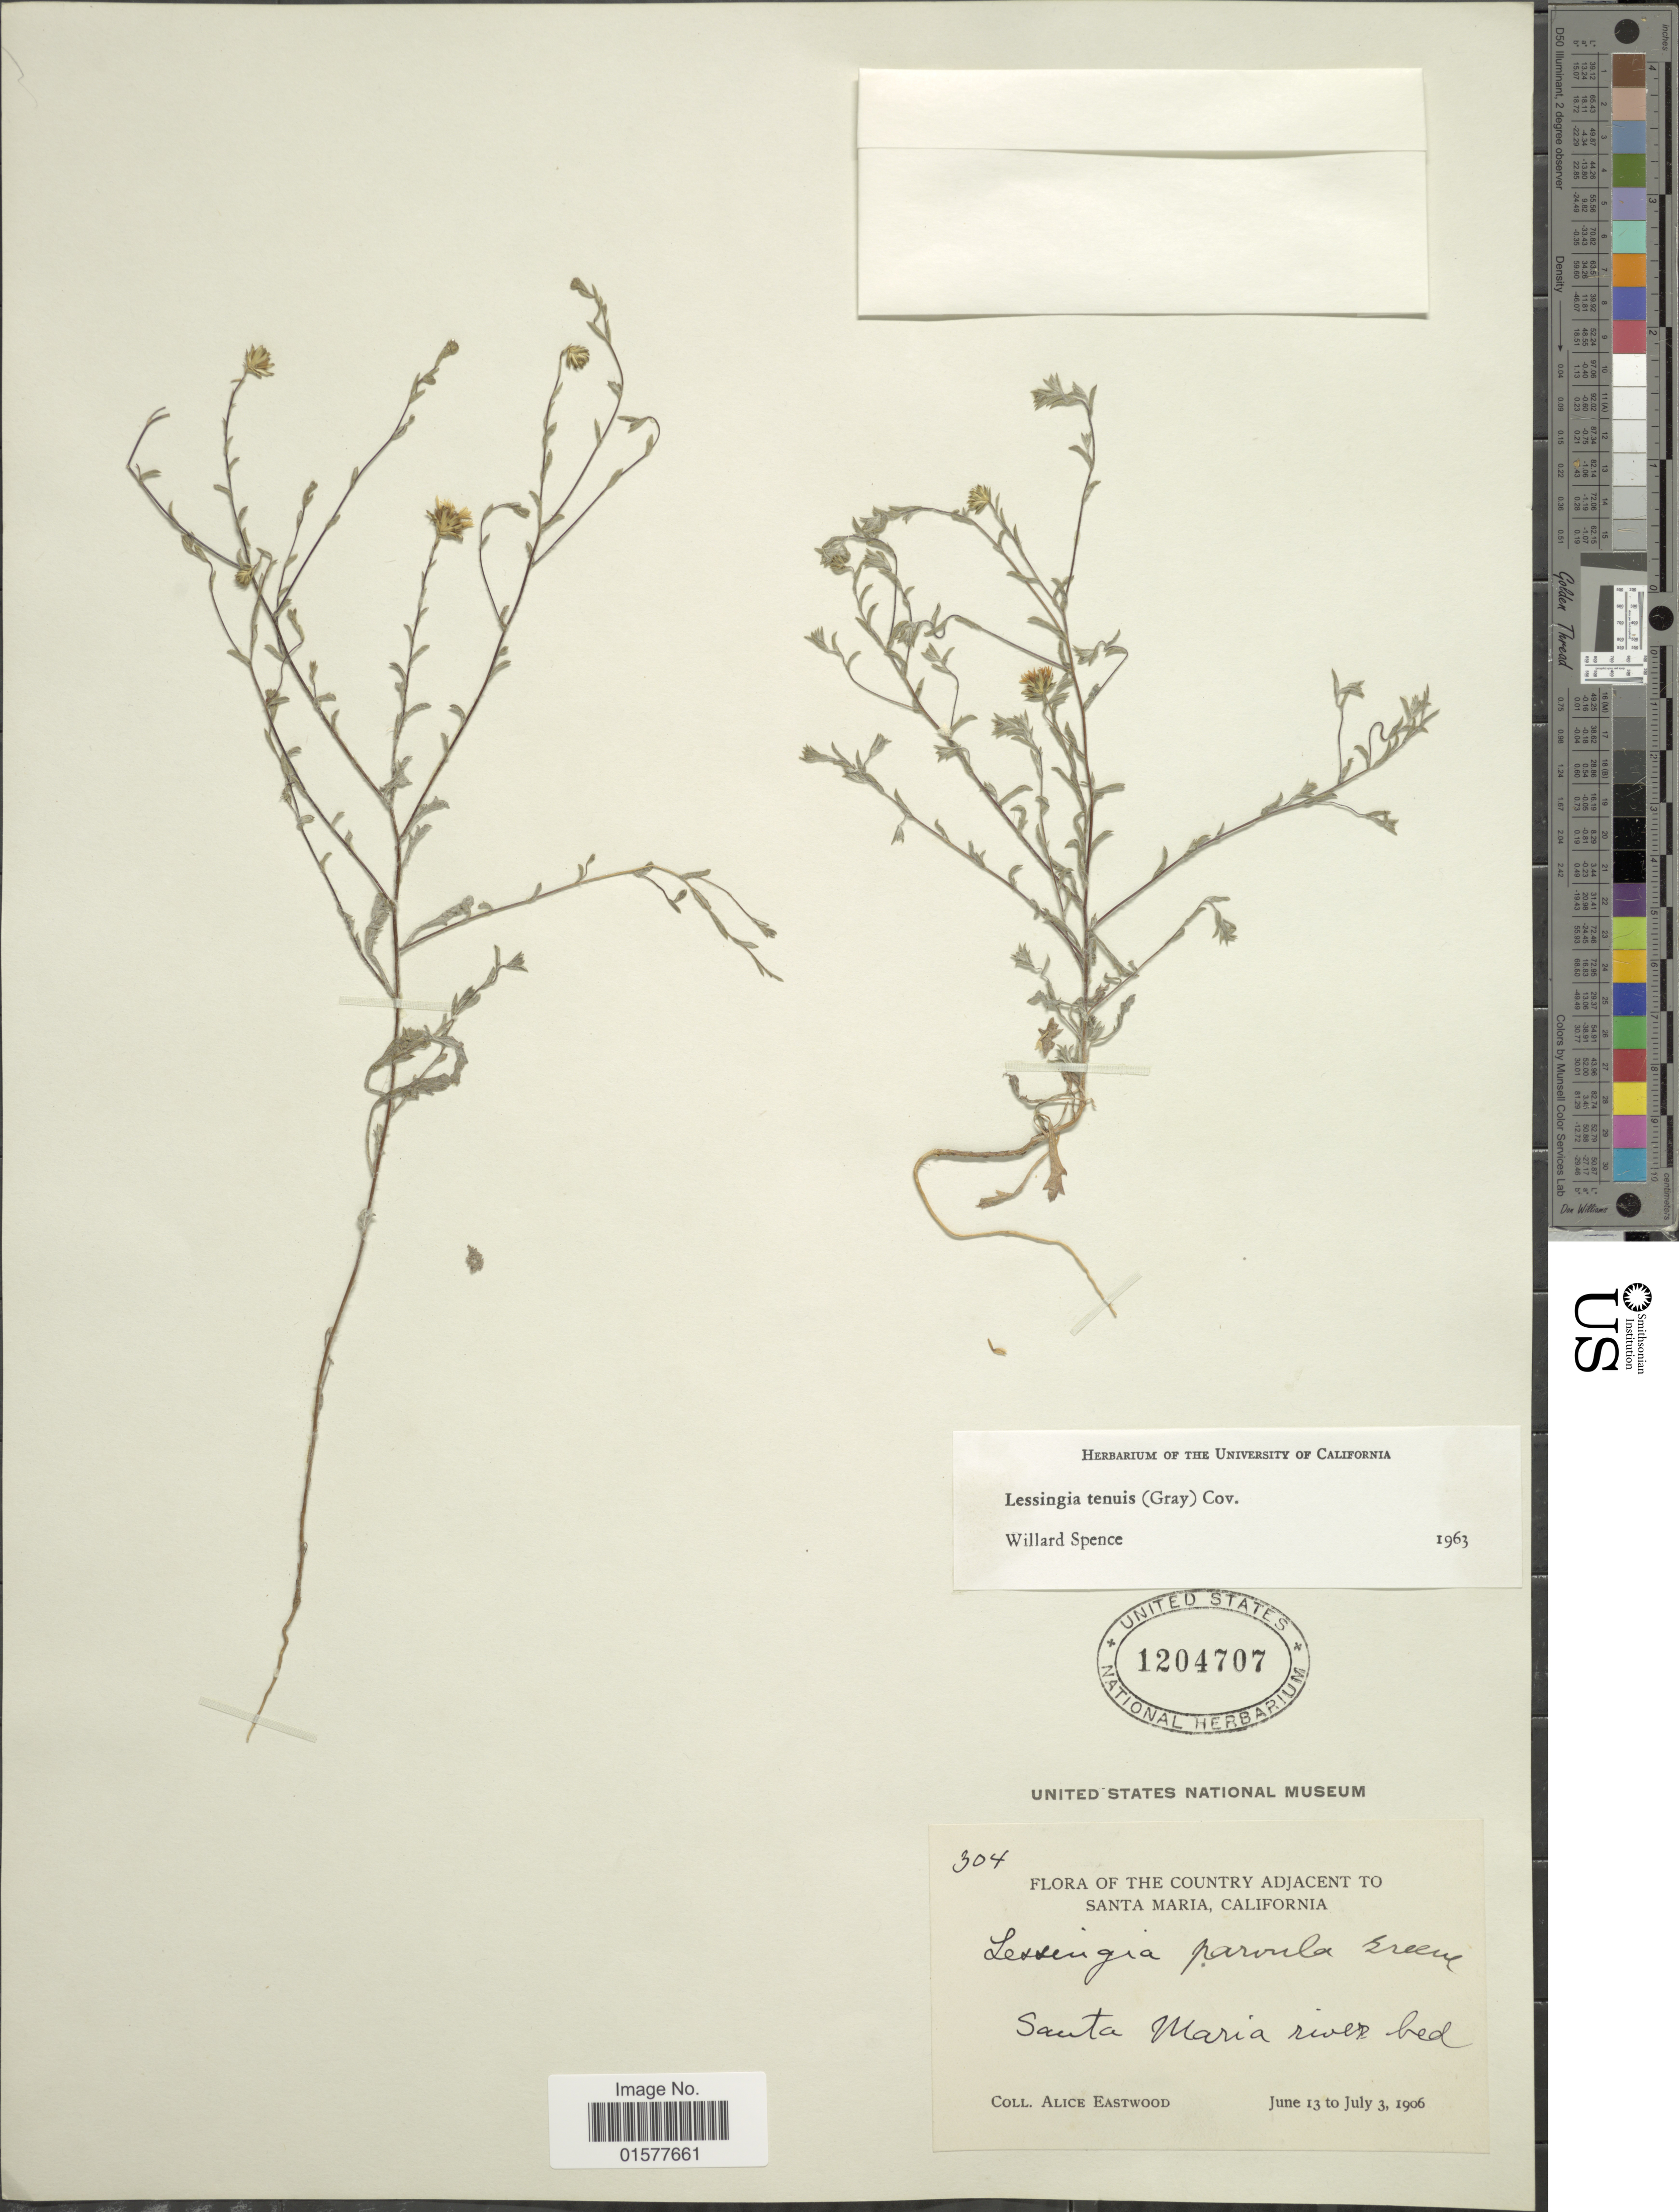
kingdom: Plantae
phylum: Tracheophyta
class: Magnoliopsida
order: Asterales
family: Asteraceae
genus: Lessingia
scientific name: Lessingia tenuis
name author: (A. Gray) Coville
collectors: A. Eastwood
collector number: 304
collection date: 1906-06-13/1906-07-03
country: United States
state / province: California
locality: The Country Adjacent to Santa Maria, Santa Maria River bed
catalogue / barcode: US 1204707